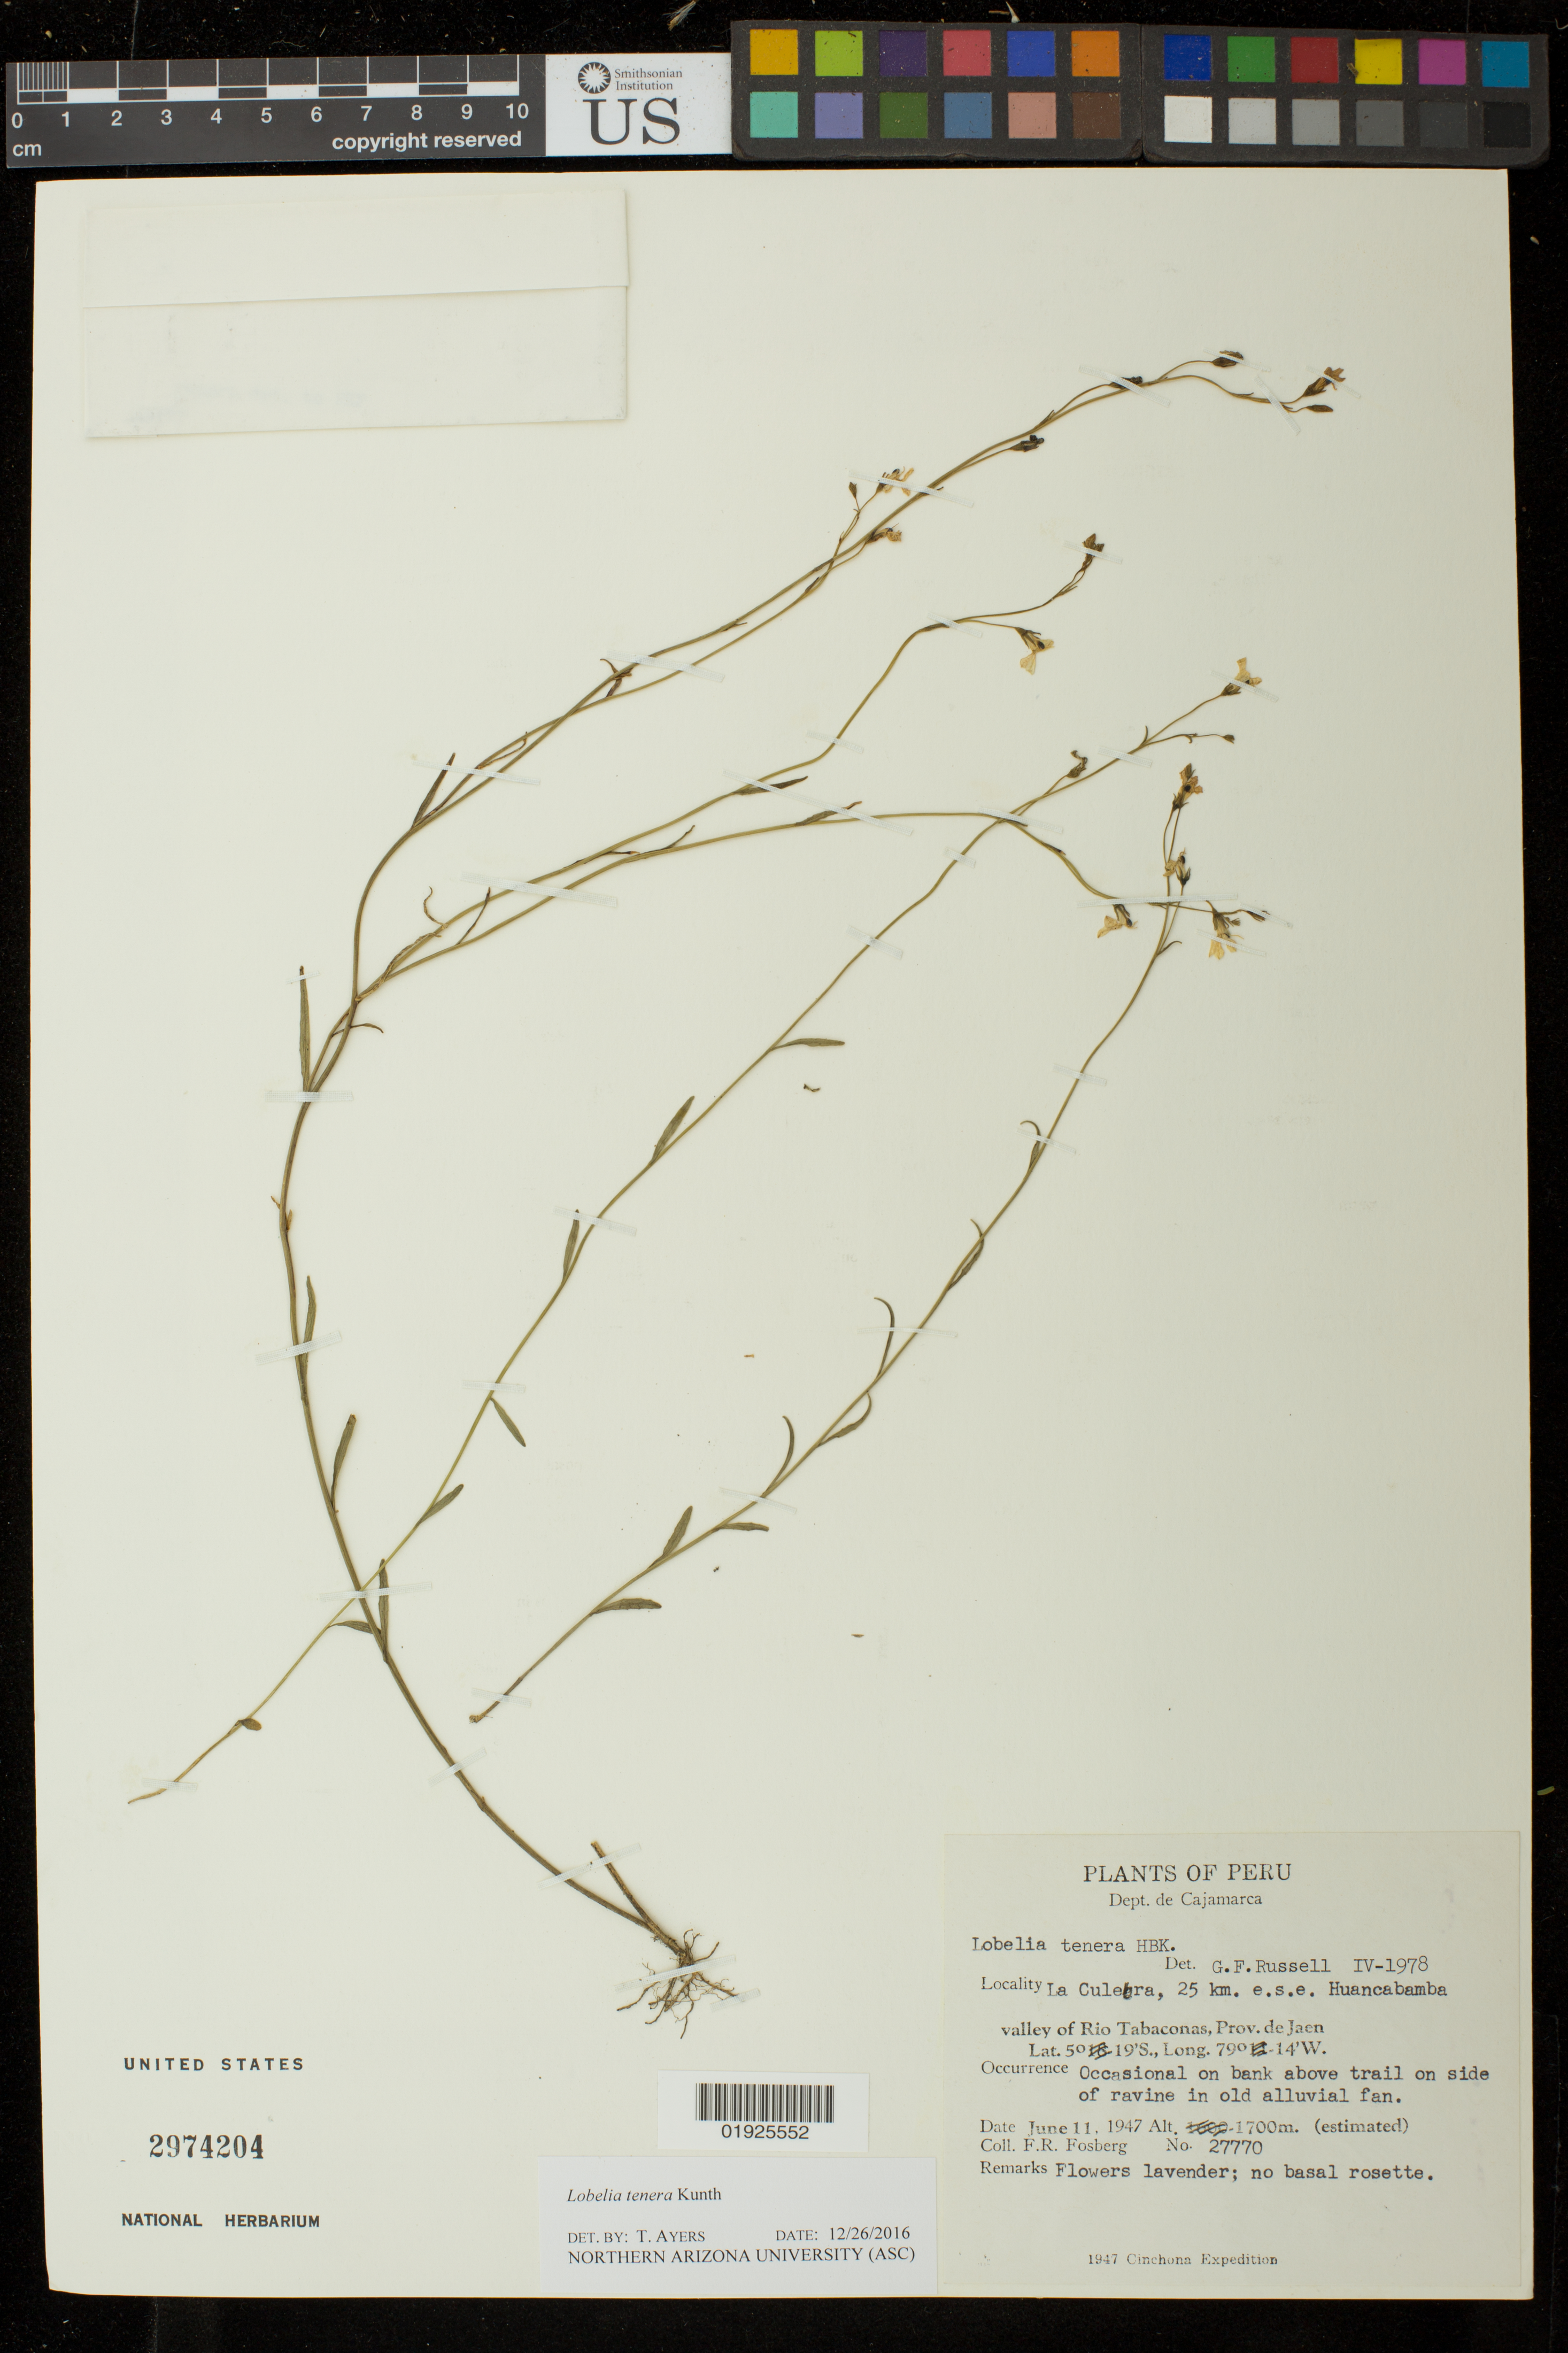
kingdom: Plantae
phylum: Tracheophyta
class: Magnoliopsida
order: Asterales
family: Campanulaceae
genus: Lobelia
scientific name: Lobelia tenera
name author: Kunth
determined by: Ayers, Tina J.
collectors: F. R. Fosberg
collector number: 27770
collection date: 1947-06-11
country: Peru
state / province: Cajamarca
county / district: Jaén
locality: Cajamarca. La Culebra, 25 km ESE Huancabamba. Valley of Rio Tabaconas.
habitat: Occasional on bank above rail on side of ravine in old alluvial fan.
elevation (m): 1700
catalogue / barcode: US 2974204